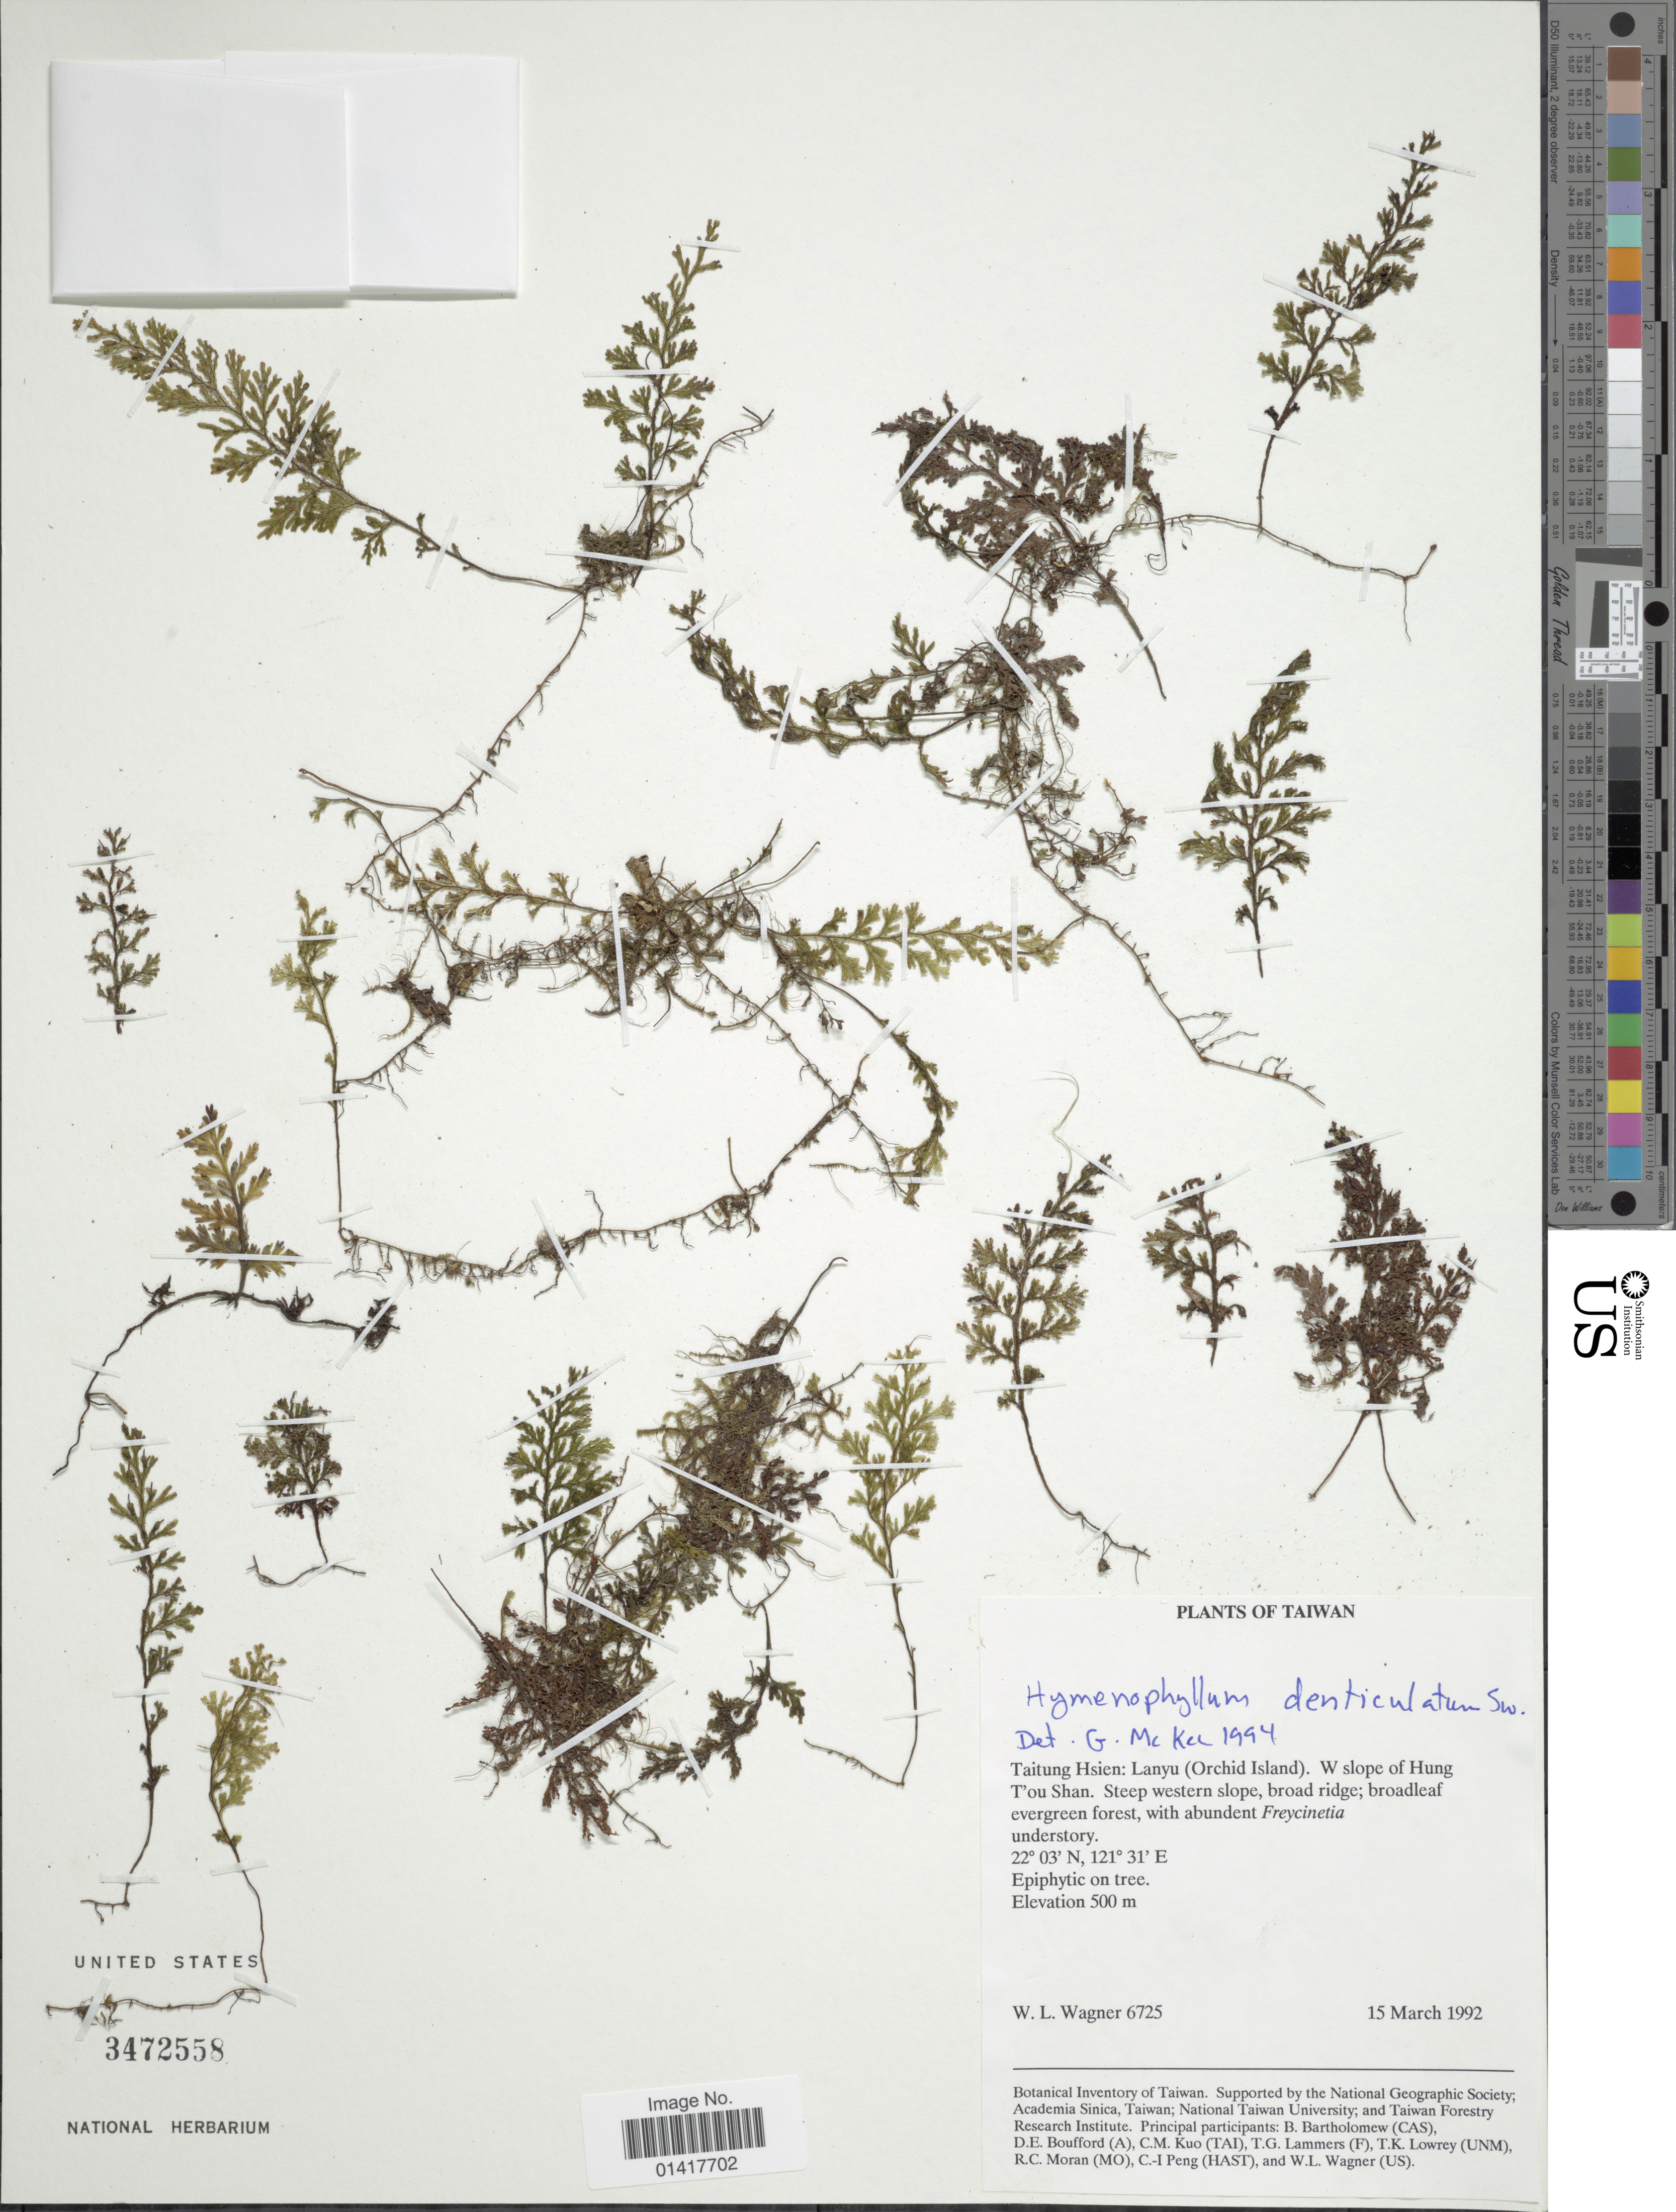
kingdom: Plantae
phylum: Tracheophyta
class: Polypodiopsida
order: Hymenophyllales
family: Hymenophyllaceae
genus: Hymenophyllum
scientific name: Hymenophyllum denticulatum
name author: Sw.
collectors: W. L. Wagner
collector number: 6725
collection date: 1992-03-15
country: Taiwan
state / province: Taitung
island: Lanyu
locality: Taitung Hsien: Lanyu (Orchid Island). W of slope of Hung T'ou Shan. Steep western slope, broad ridge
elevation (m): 500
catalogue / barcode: US 3472558